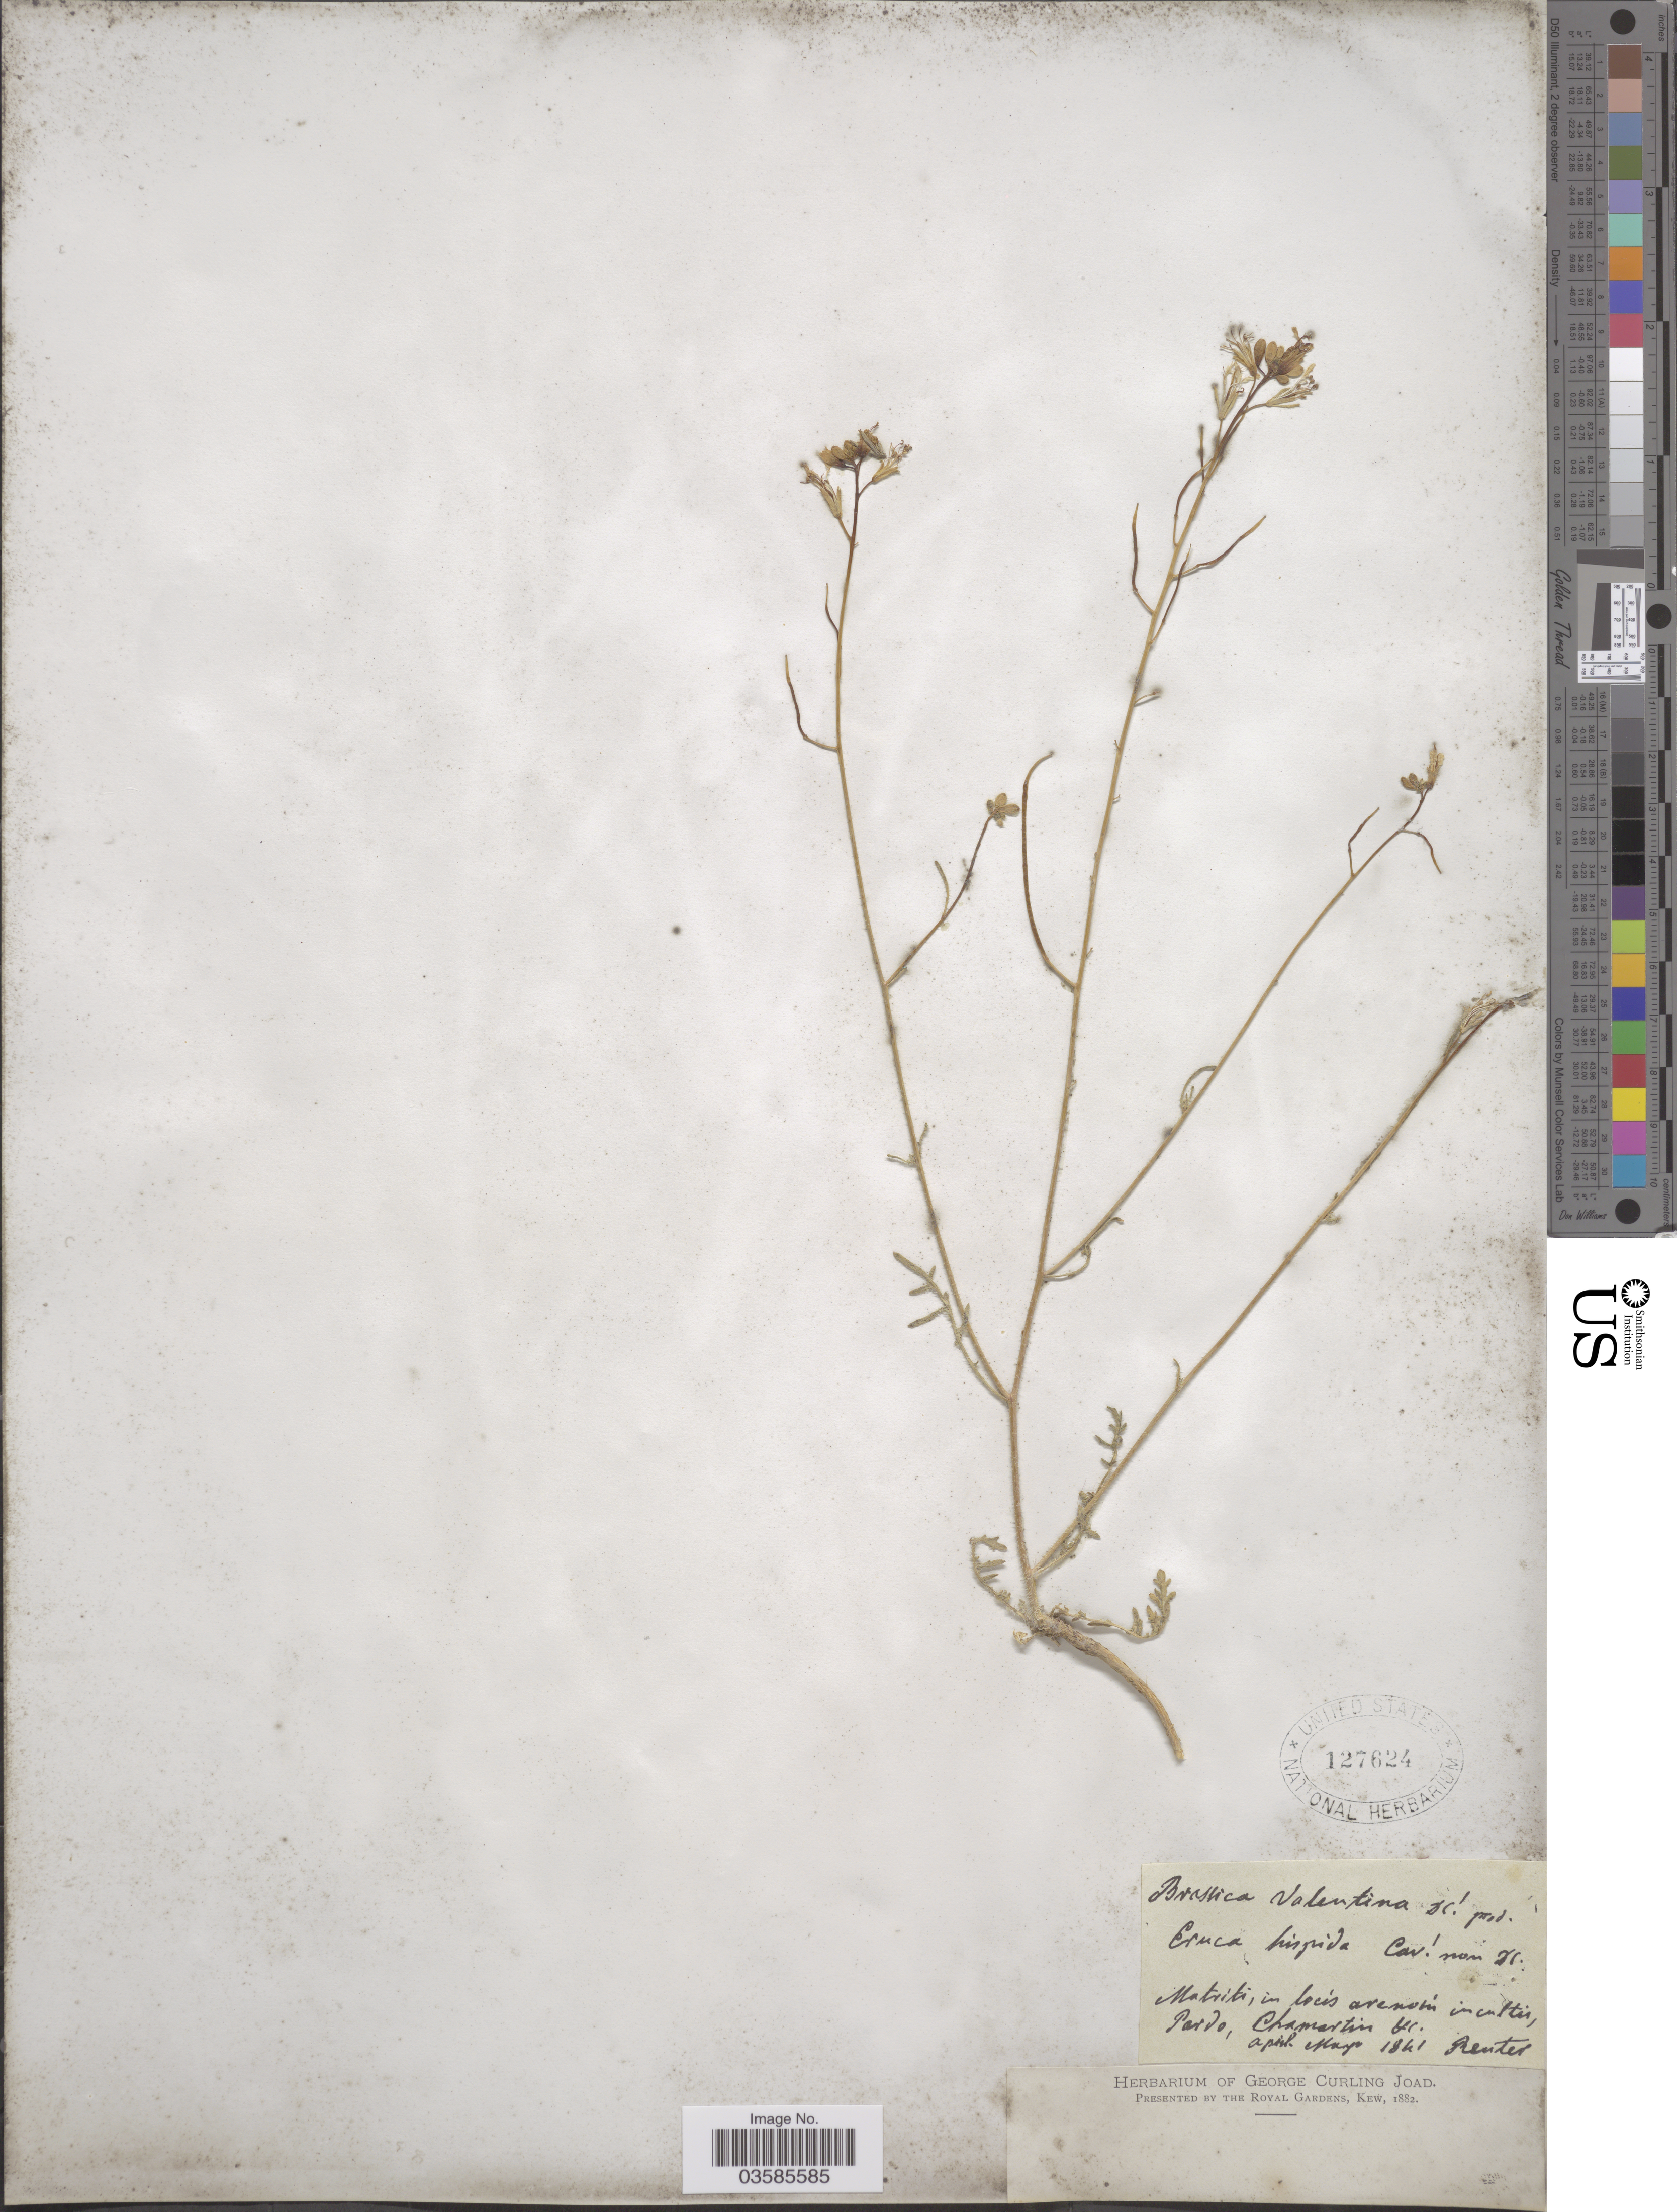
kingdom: Plantae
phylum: Tracheophyta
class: Magnoliopsida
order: Brassicales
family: Brassicaceae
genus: Brassica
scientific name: Brassica valentina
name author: (Loefl. ex L.) DC.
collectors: -. Reuter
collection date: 1861-04/1861-05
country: Spain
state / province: Madrid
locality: Matriti, in locis arenosis in cultis Pardo, Chamartin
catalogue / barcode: US 127624